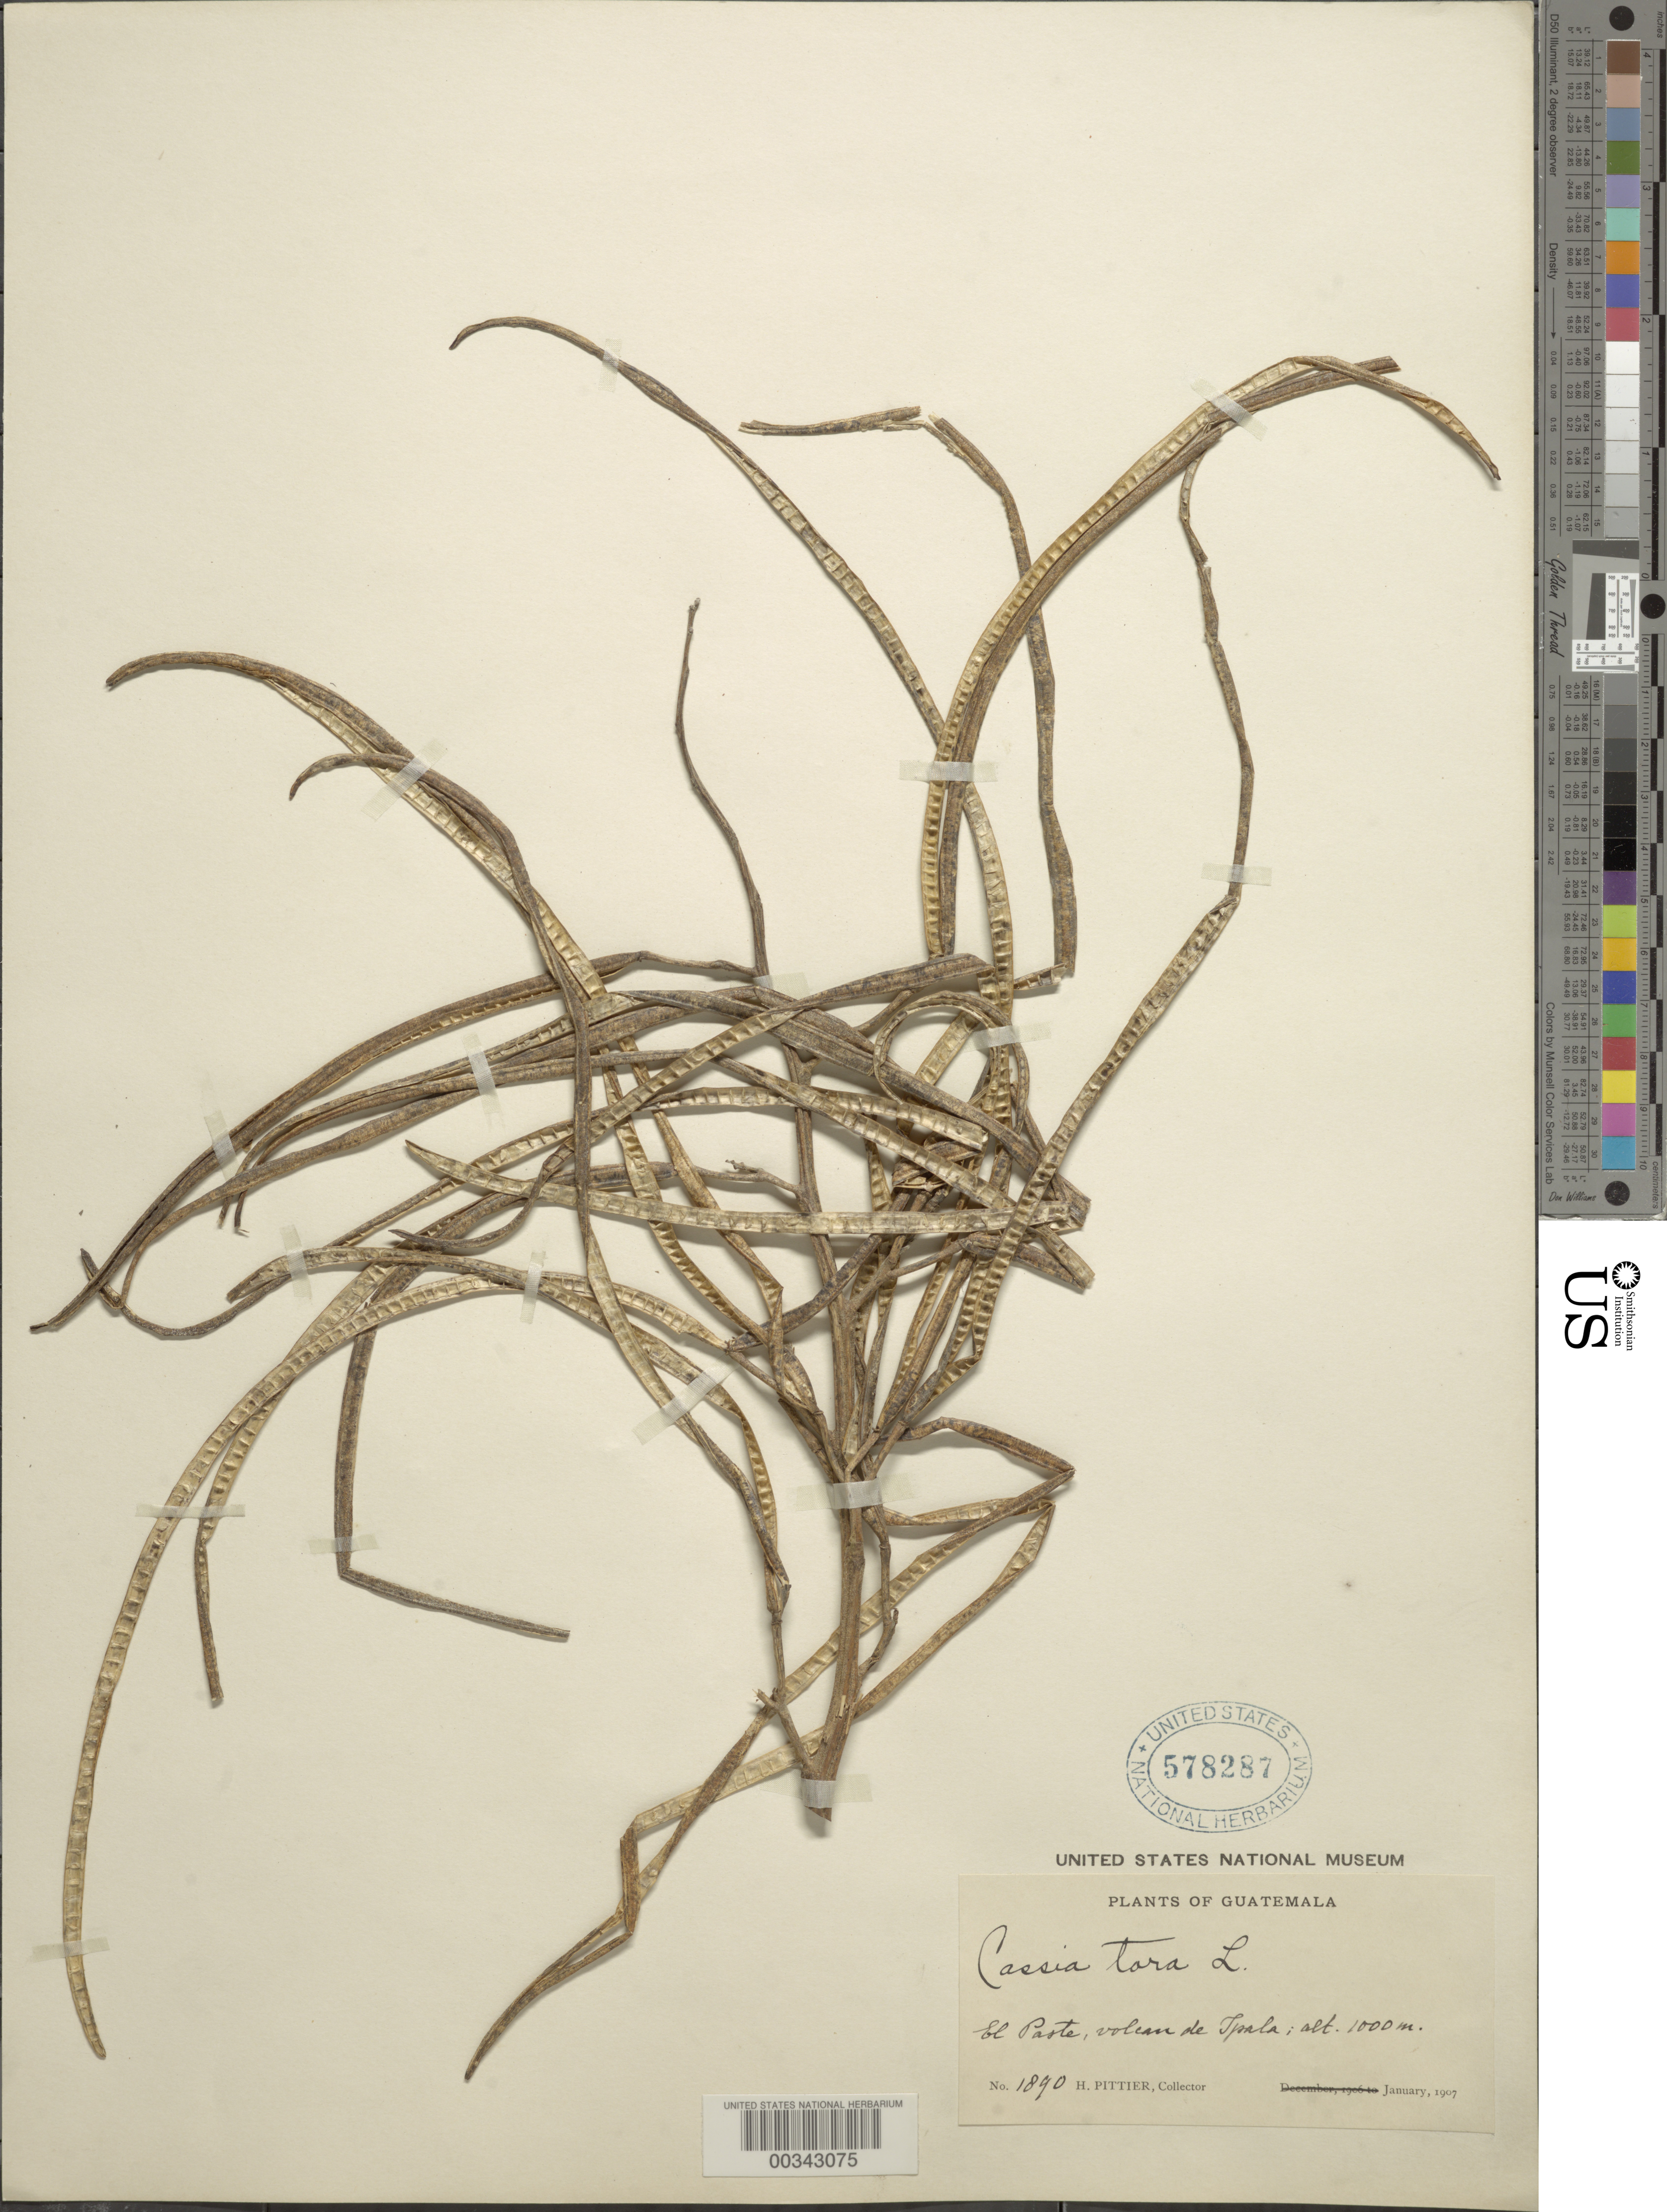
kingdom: Plantae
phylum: Tracheophyta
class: Magnoliopsida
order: Fabales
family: Fabaceae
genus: Senna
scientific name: Senna obtusifolia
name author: (L.) H.S. Irwin & Barneby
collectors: H. F. Pittier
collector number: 1890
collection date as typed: Jan 1907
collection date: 1907-01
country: Guatemala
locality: El parte, volcan de tpala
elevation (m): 1000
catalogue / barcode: US 578287